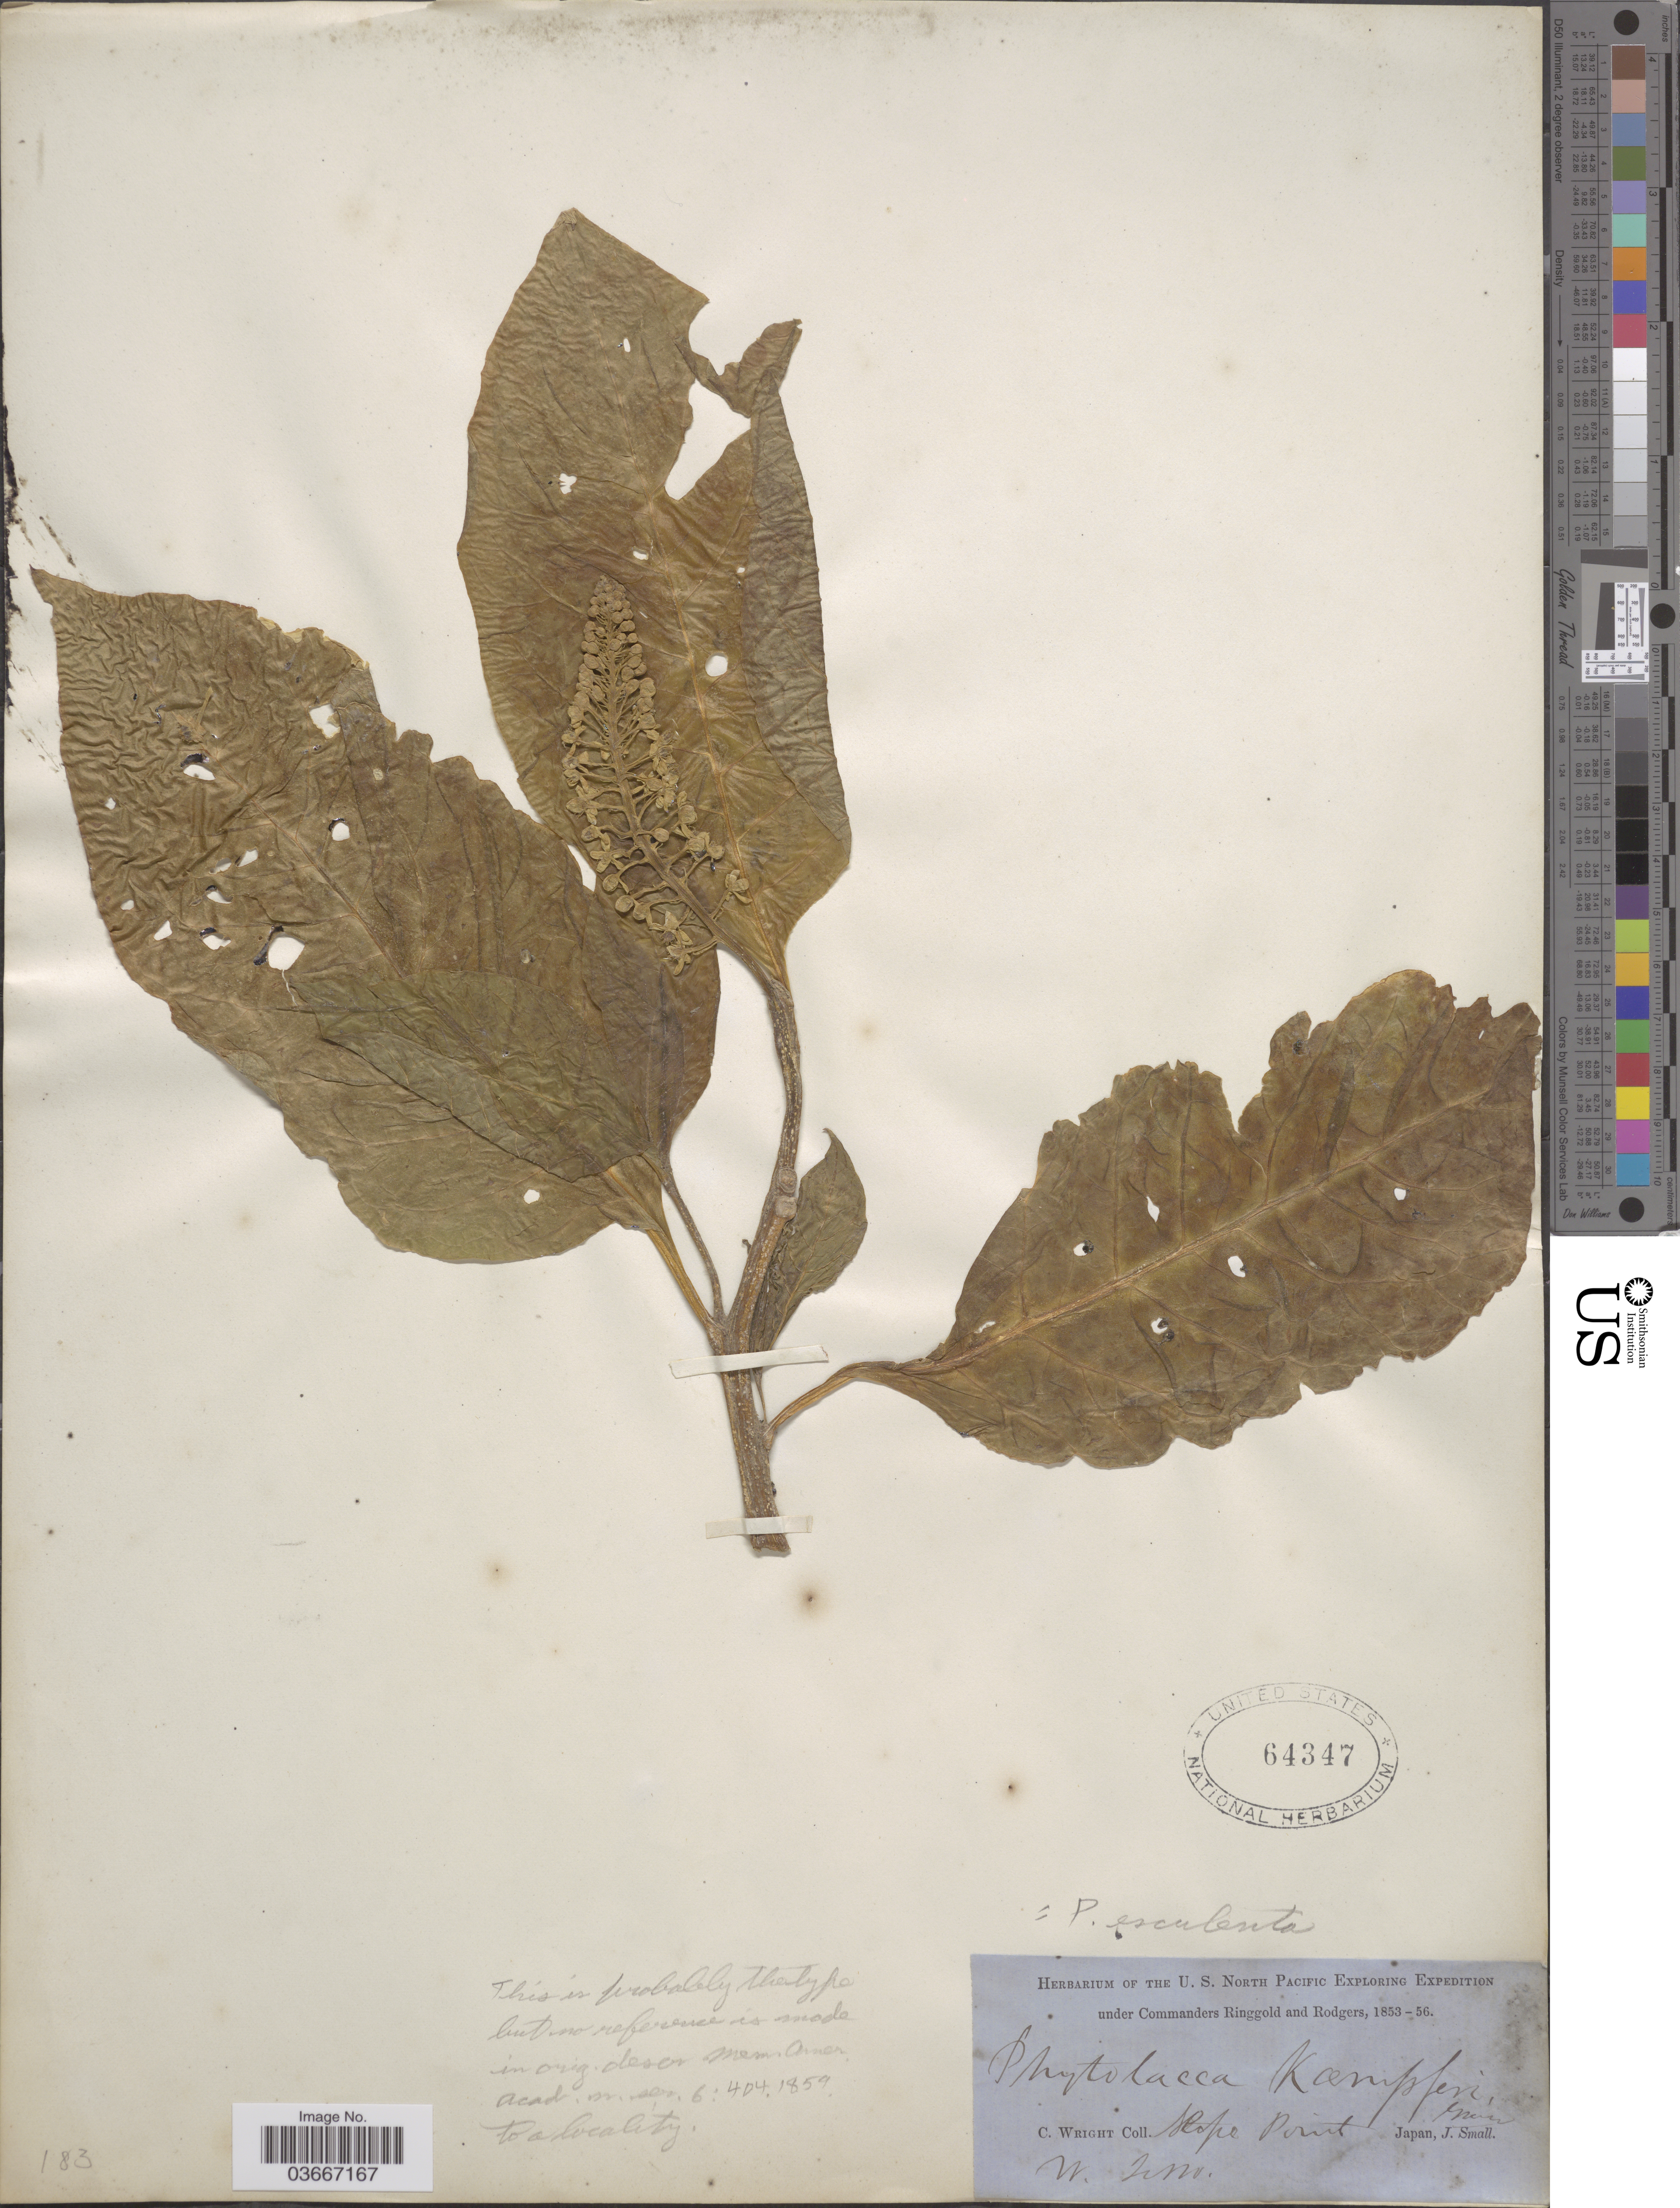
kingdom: Plantae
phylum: Tracheophyta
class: Magnoliopsida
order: Caryophyllales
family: Phytolaccaceae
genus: Phytolacca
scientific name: Phytolacca esculenta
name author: Van Houtte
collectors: C. Wright & J. Small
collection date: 1853/1856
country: Japan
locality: Slope Point. W. Ino.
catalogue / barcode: US 64347